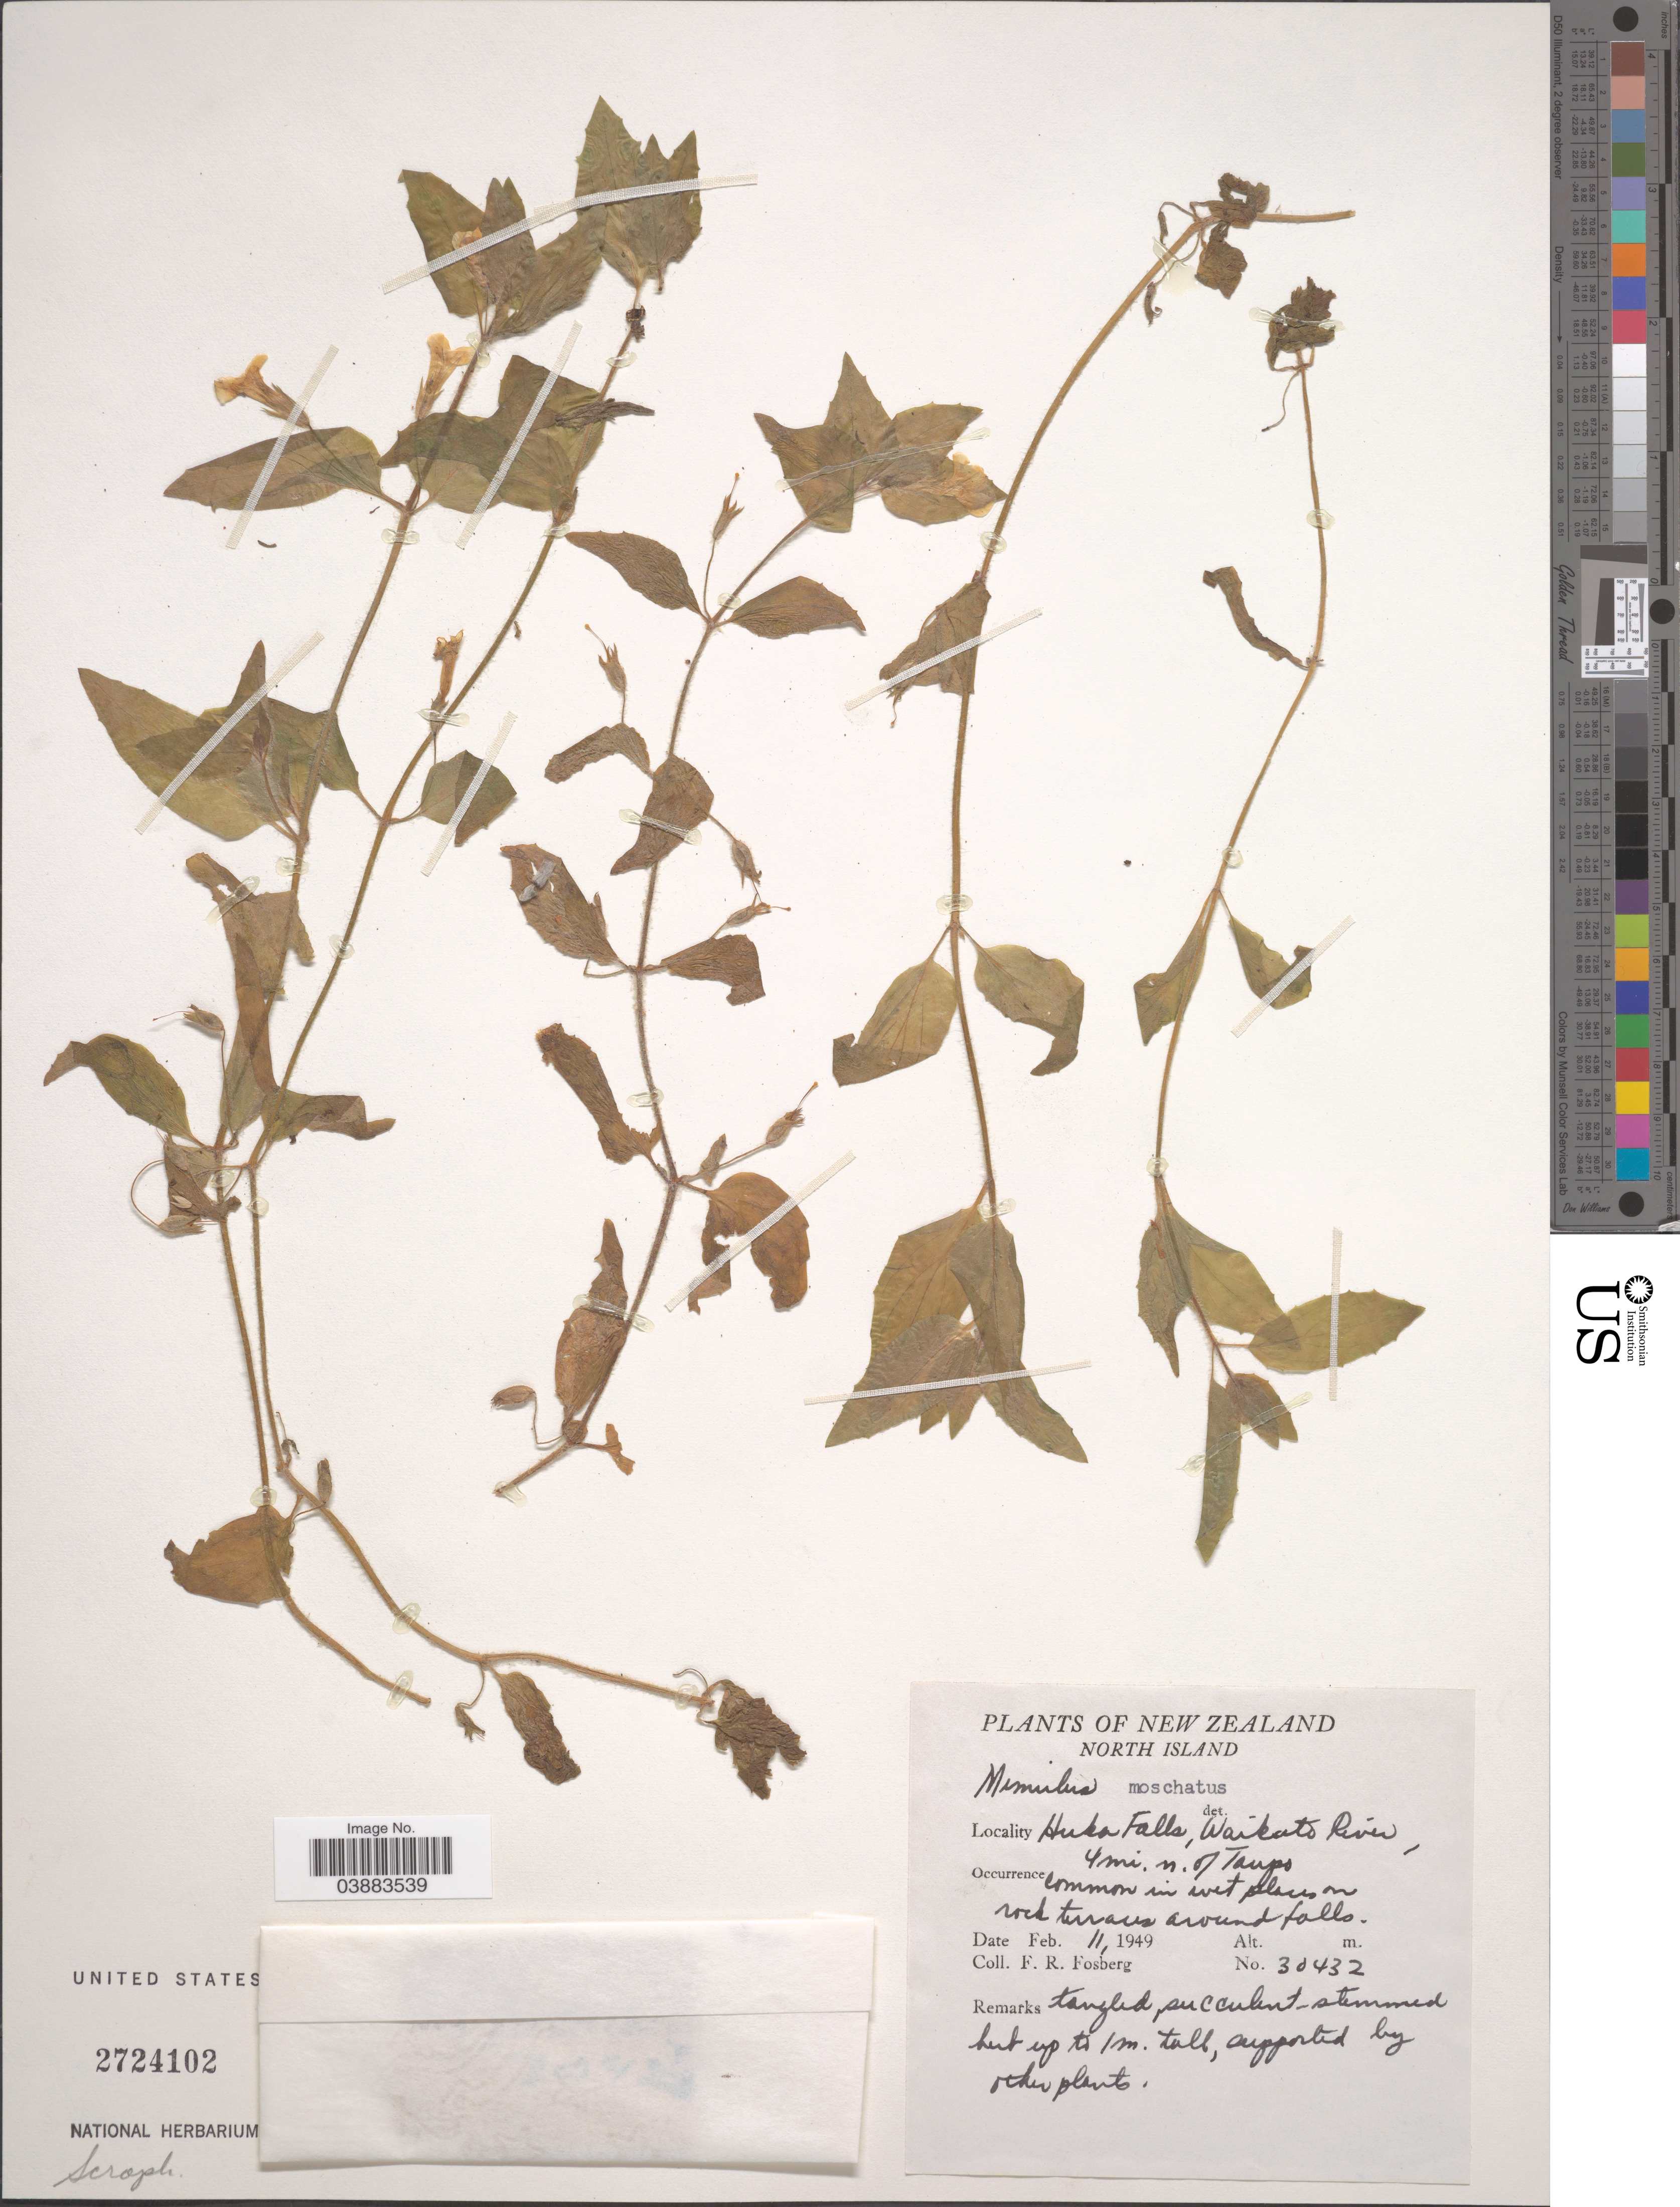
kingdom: Plantae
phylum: Tracheophyta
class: Magnoliopsida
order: Lamiales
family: Phrymaceae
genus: Mimulus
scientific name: Mimulus moschatus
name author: Douglas ex Lindl.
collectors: F. R. Fosberg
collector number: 30432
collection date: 1949-02-11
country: New Zealand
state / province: Waikato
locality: North Island. Huka Falls, Waikato River, 4 mi. n. of Taupo.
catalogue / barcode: US 2724102